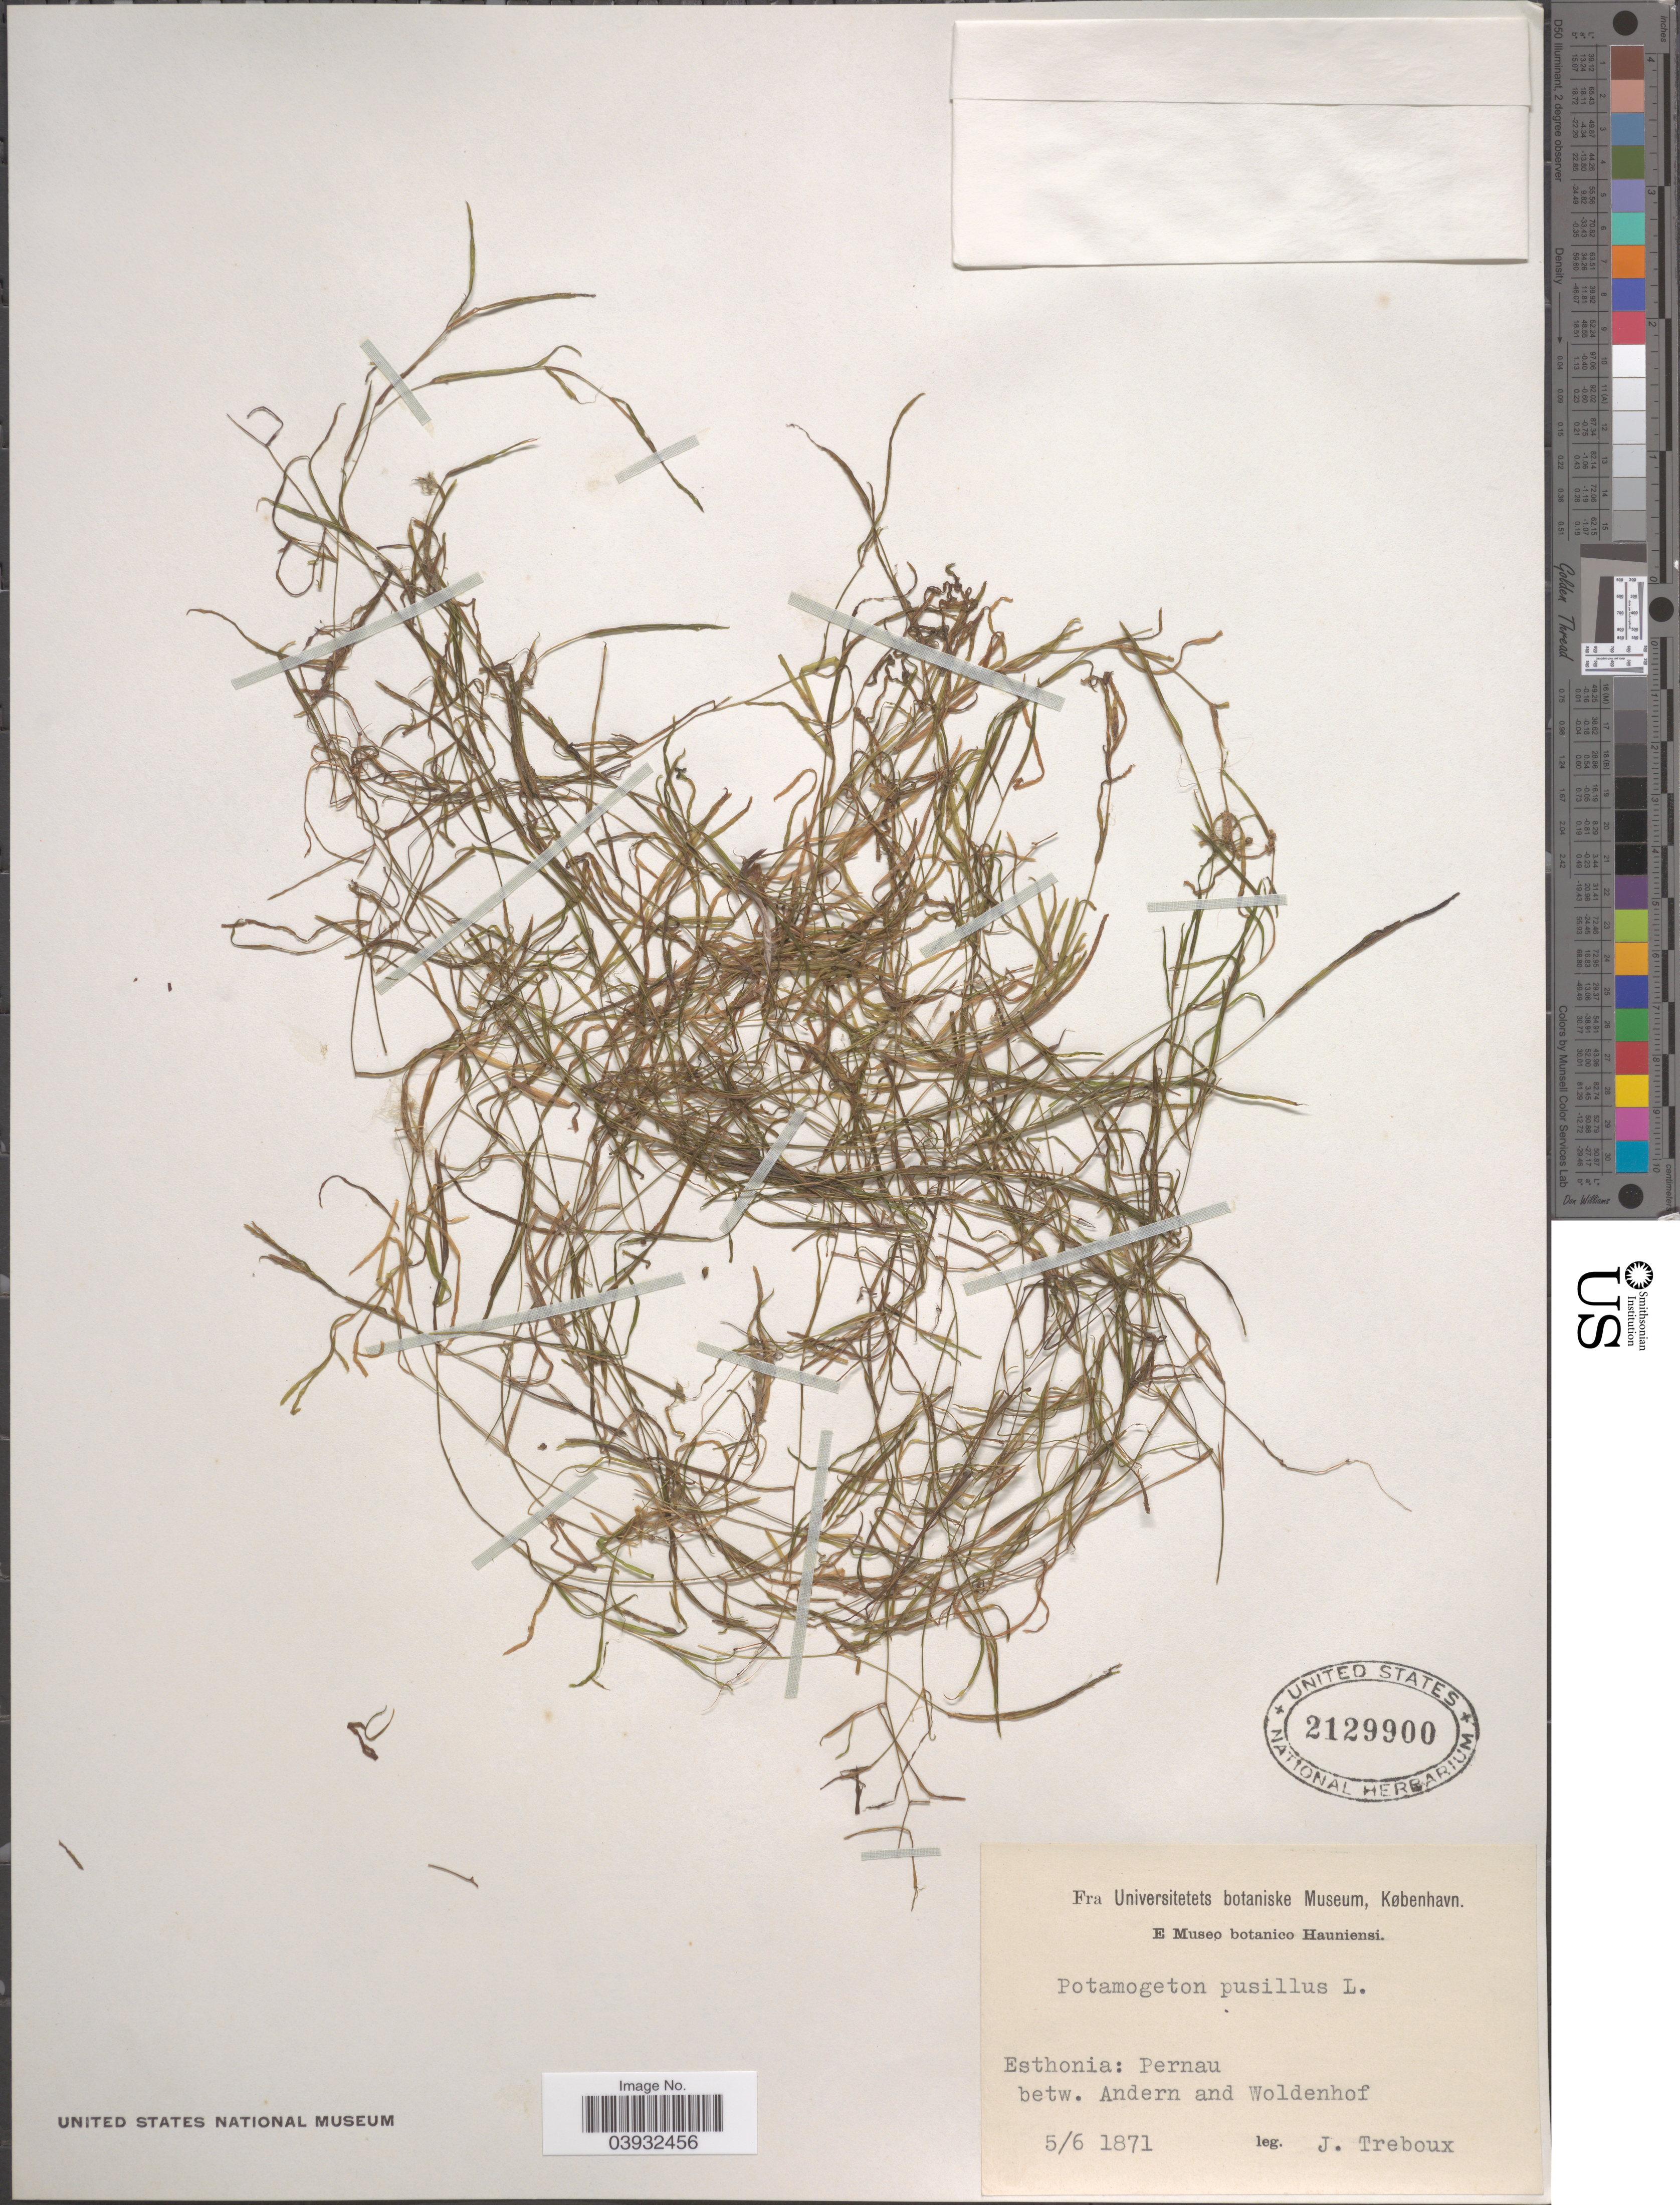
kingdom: Plantae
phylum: Tracheophyta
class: Liliopsida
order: Alismatales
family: Potamogetonaceae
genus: Potamogeton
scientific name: Potamogeton pusillus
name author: L.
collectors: J. Treboux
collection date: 1871-06-05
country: Estonia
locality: Esthonia: Pernau betw. Andern and Woldenhof.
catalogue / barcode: US 2129900